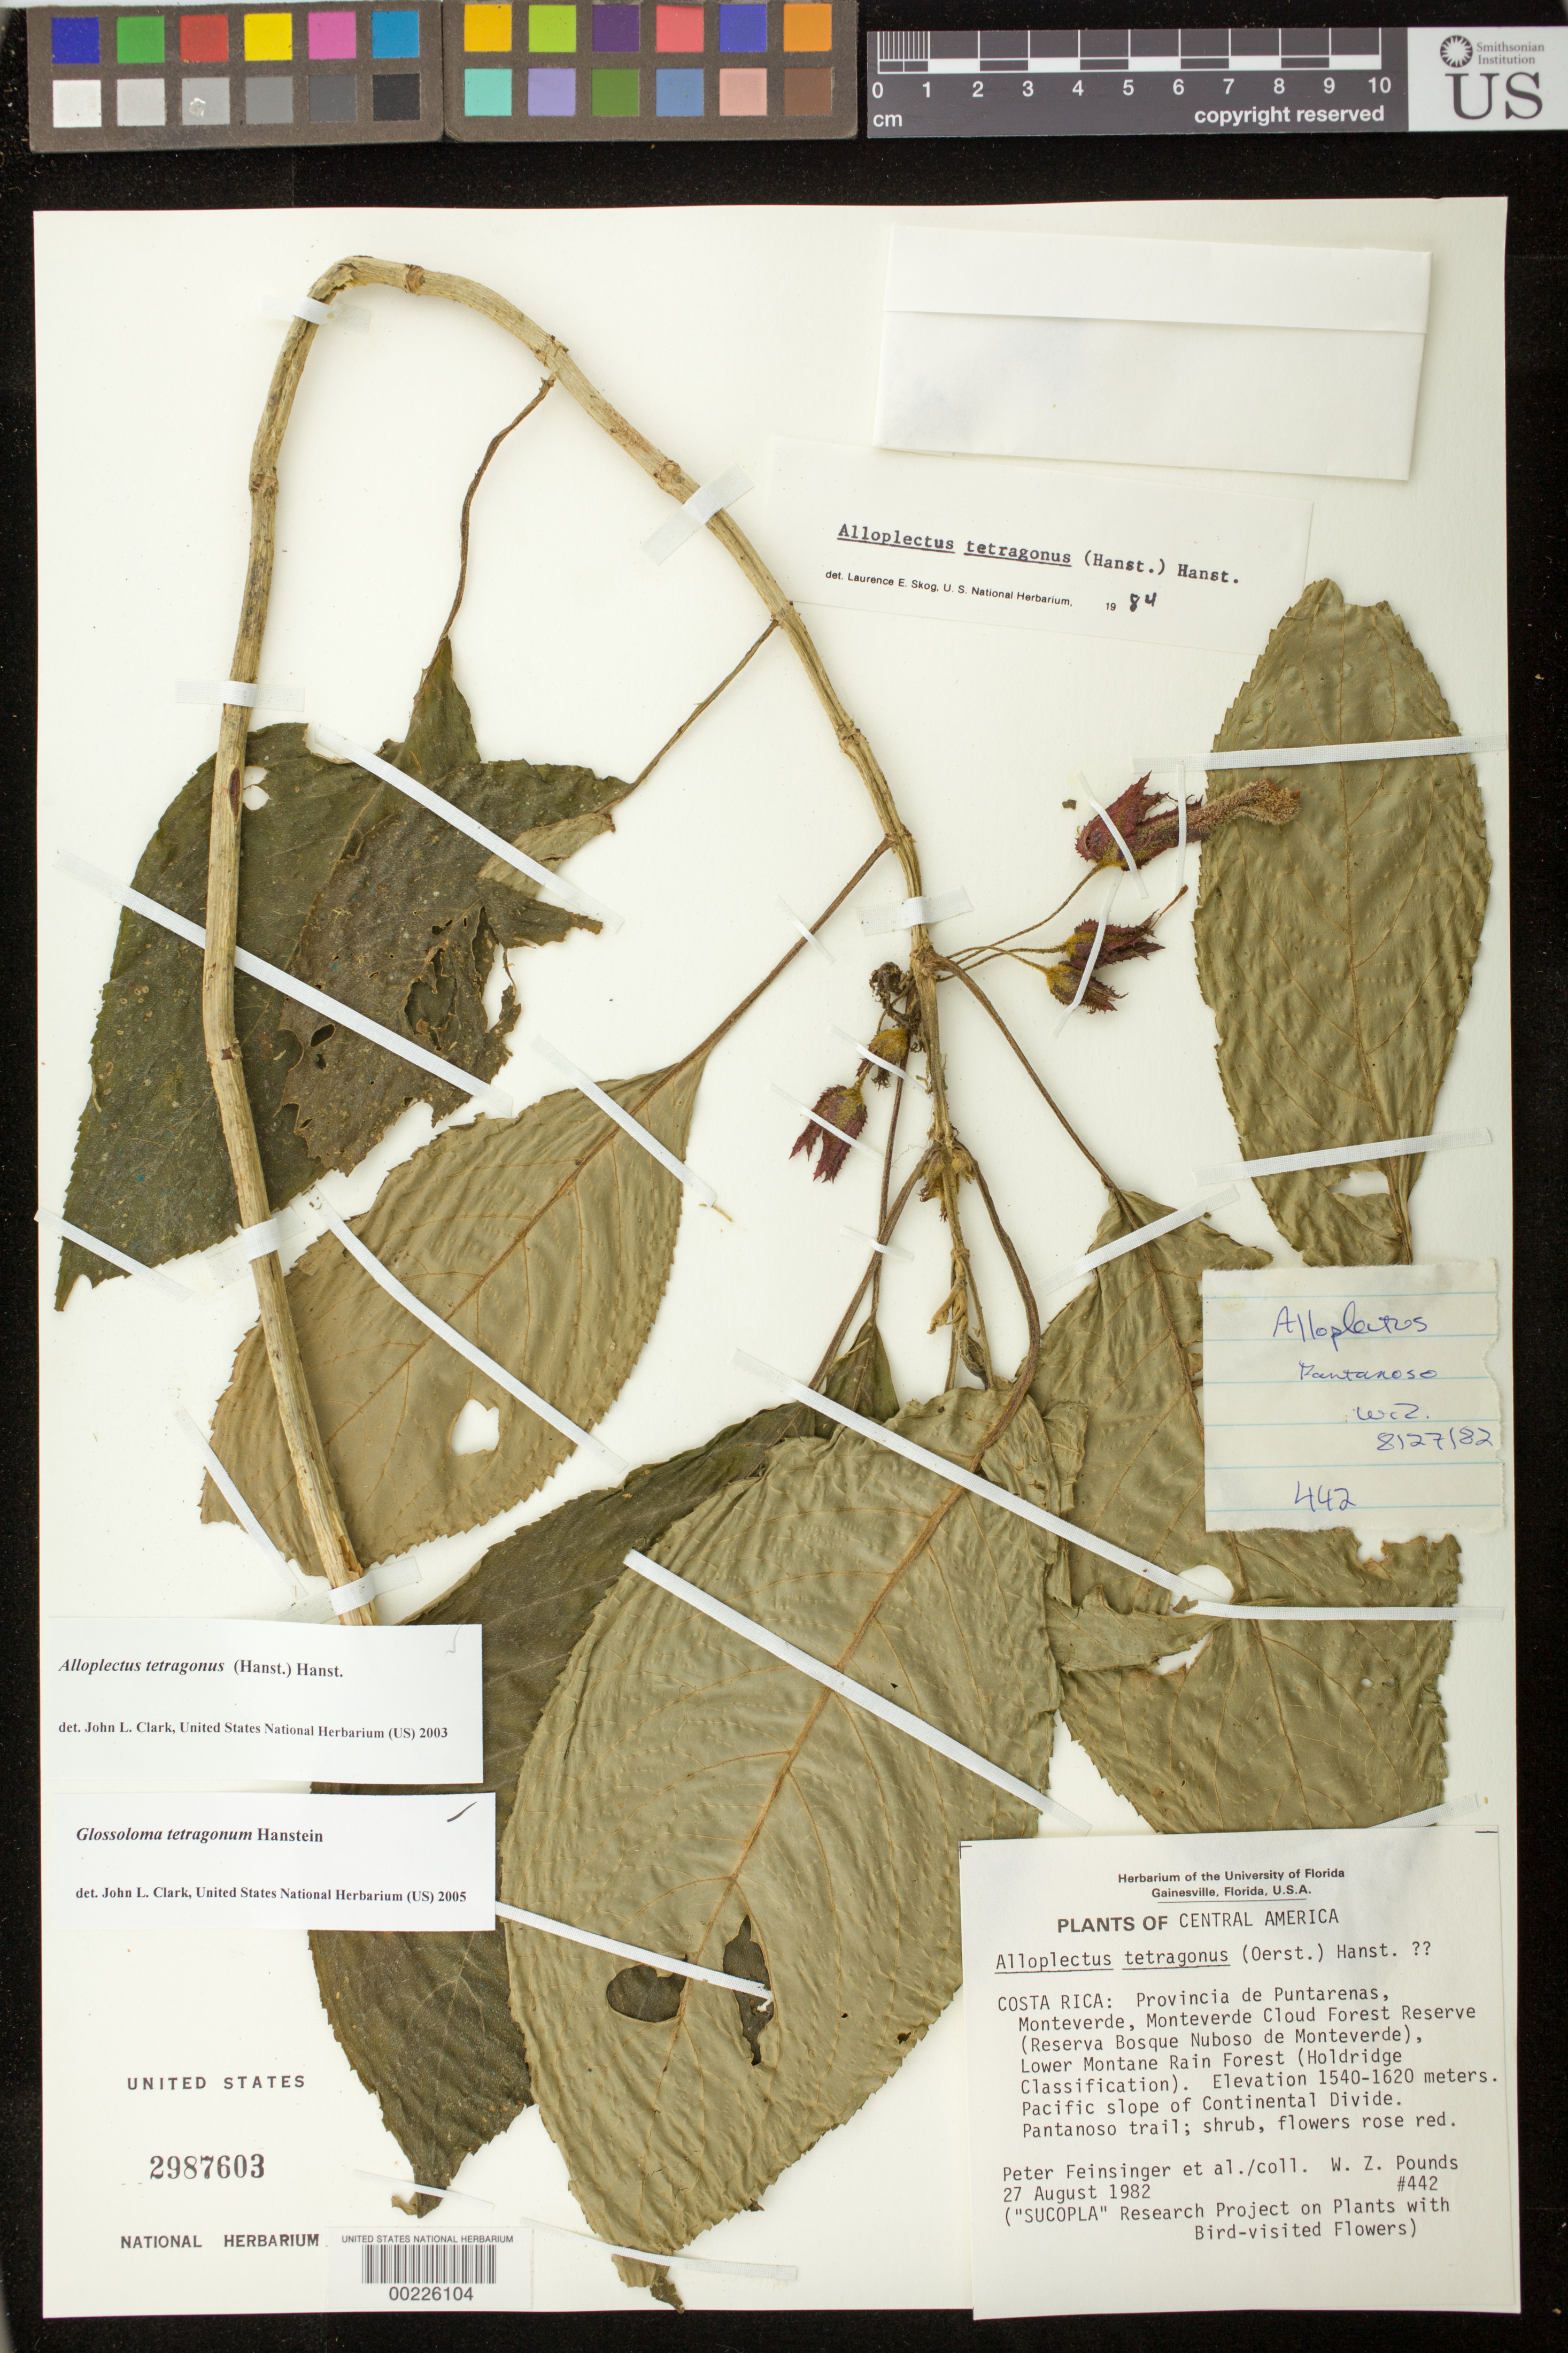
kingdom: Plantae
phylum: Tracheophyta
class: Magnoliopsida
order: Lamiales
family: Gesneriaceae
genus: Glossoloma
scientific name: Glossoloma tetragonum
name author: Hanst.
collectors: P. Feinsinger & W. Pounds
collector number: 442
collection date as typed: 27 Aug 1982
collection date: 1982-08-27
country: Costa Rica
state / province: Puntarenas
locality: Monteverde, Monteverde Cloud Forest Reserve, Pacific slope of Continental Divide, Pantanoso trail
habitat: Lower montane rain forest (Holdridge classification)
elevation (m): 1540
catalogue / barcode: US 2987603